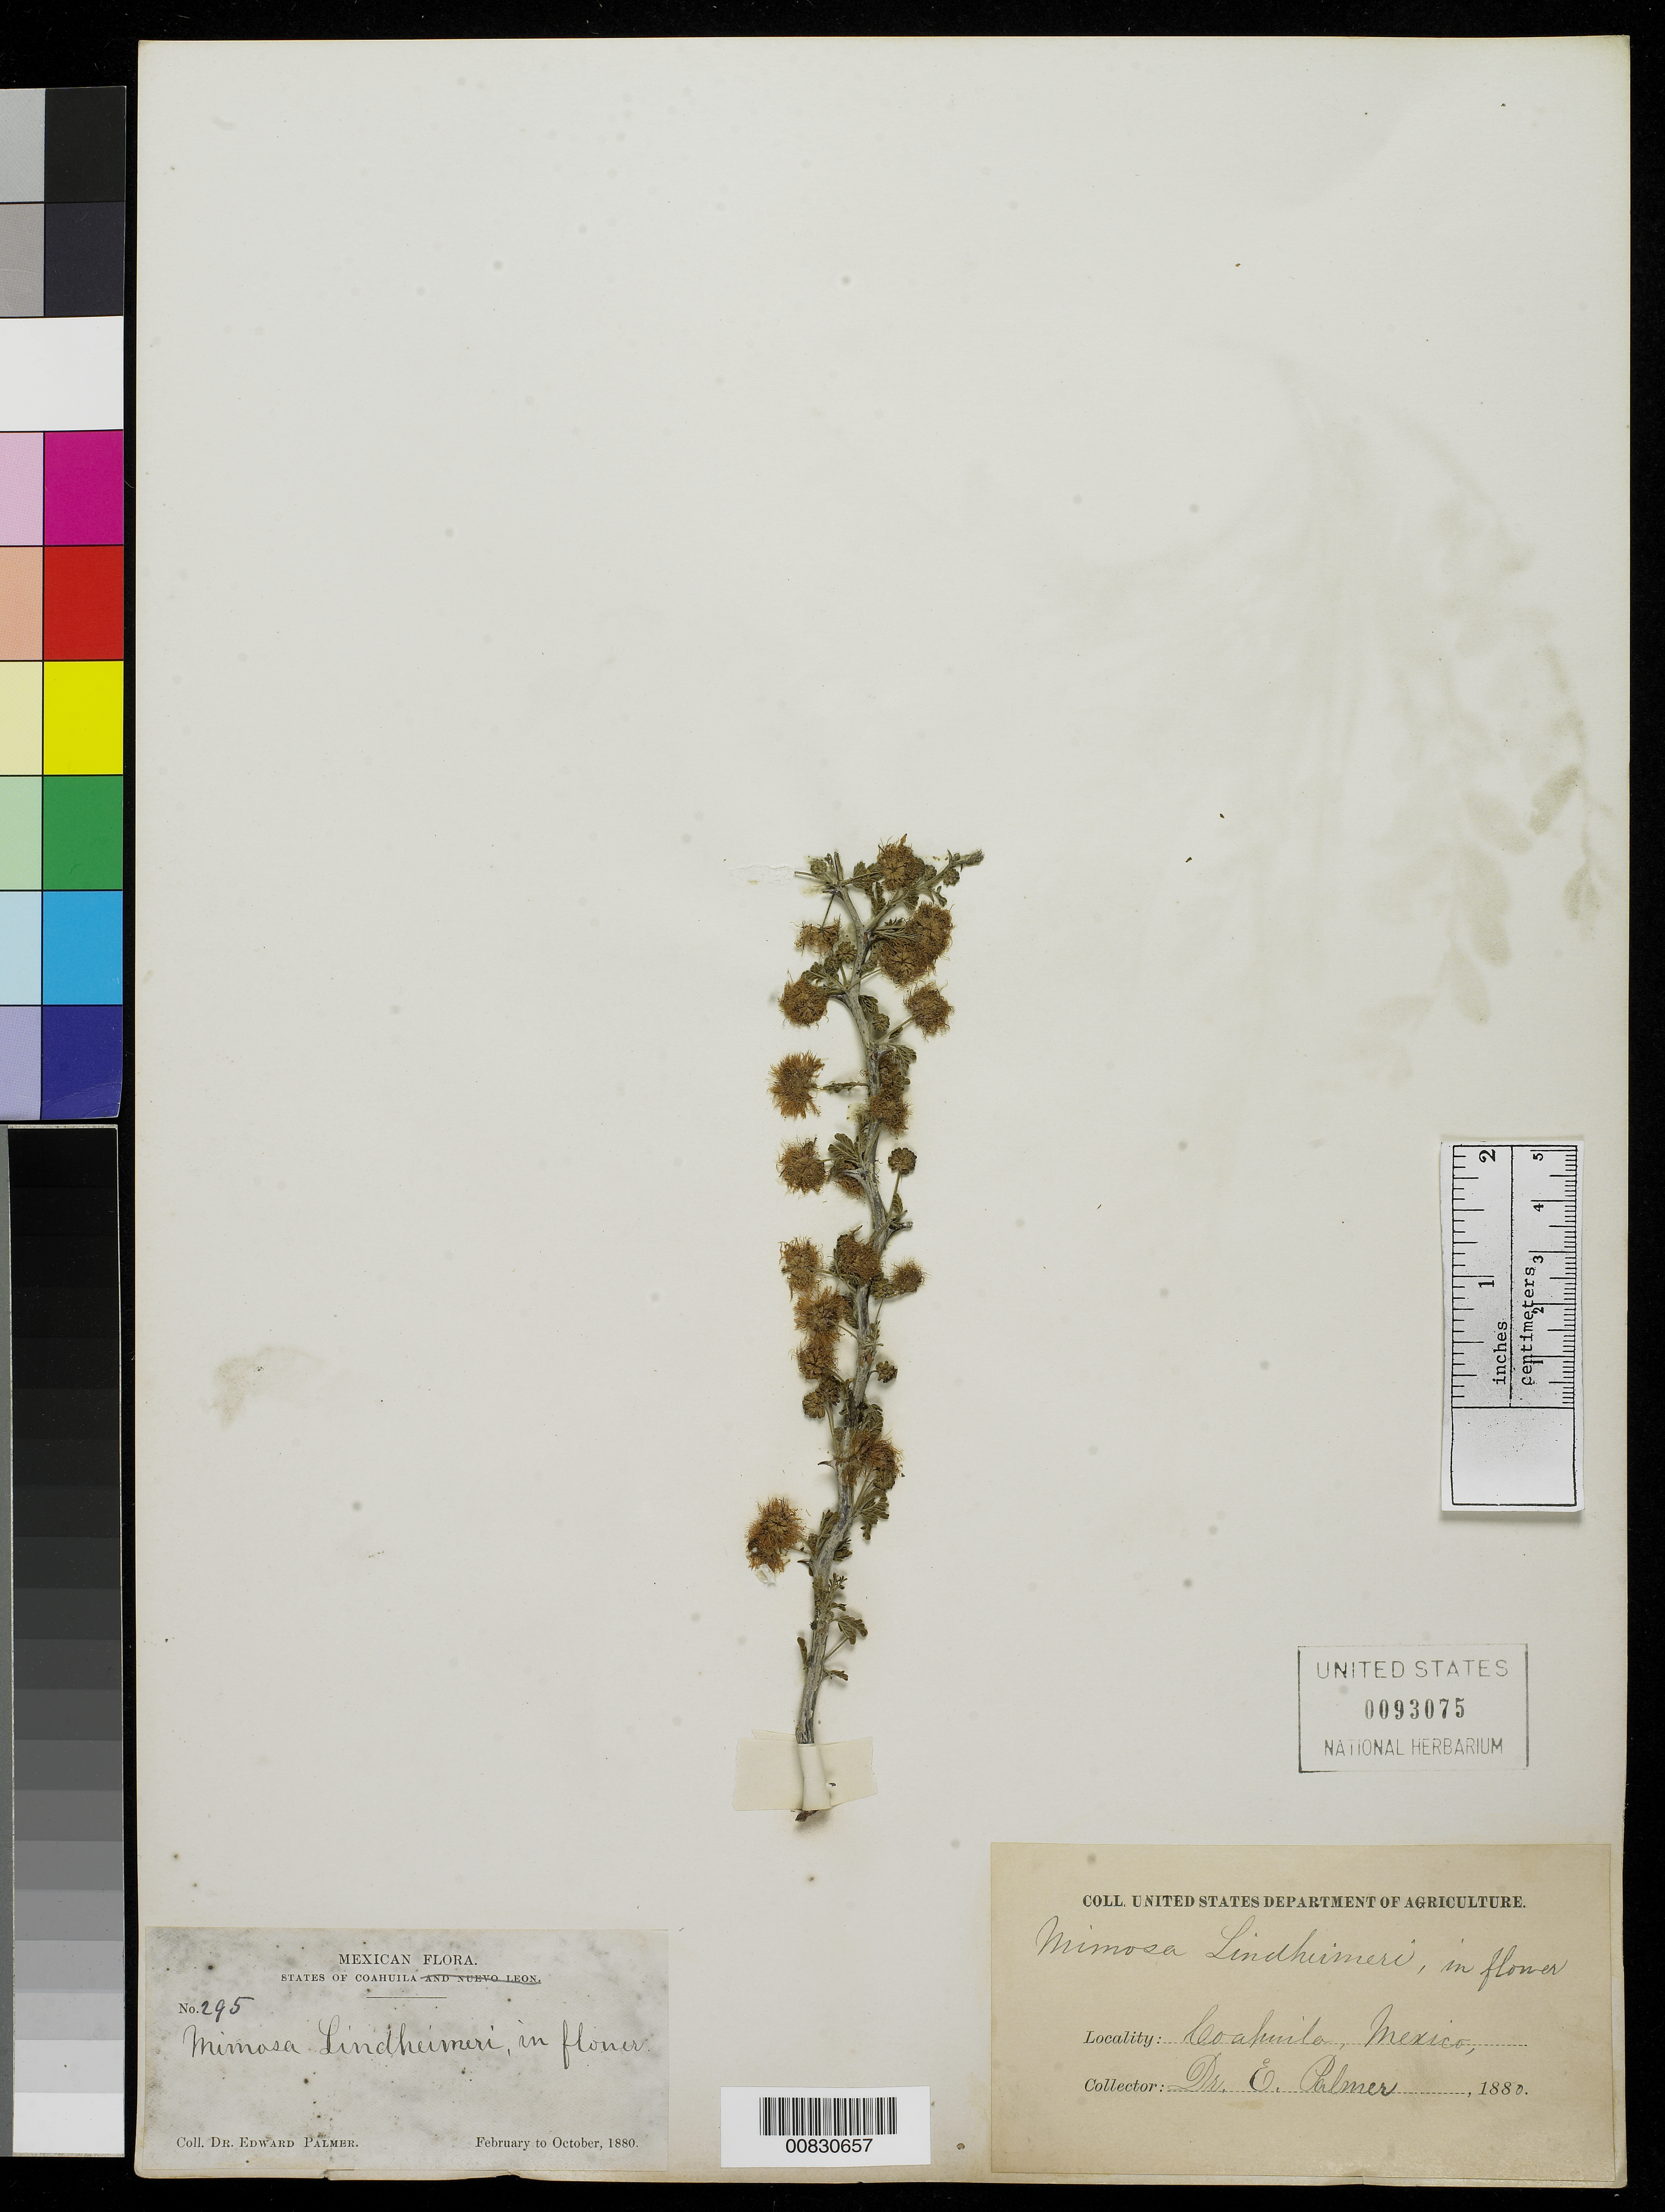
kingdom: Plantae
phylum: Tracheophyta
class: Magnoliopsida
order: Fabales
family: Fabaceae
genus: Mimosa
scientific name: Mimosa lindheimeri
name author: A. Gray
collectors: E. Palmer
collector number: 295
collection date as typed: Feb 1880 to -- Oct 1880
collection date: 1880-02/1880-10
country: Mexico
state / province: Coahuila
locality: Coahuila.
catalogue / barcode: US 93075